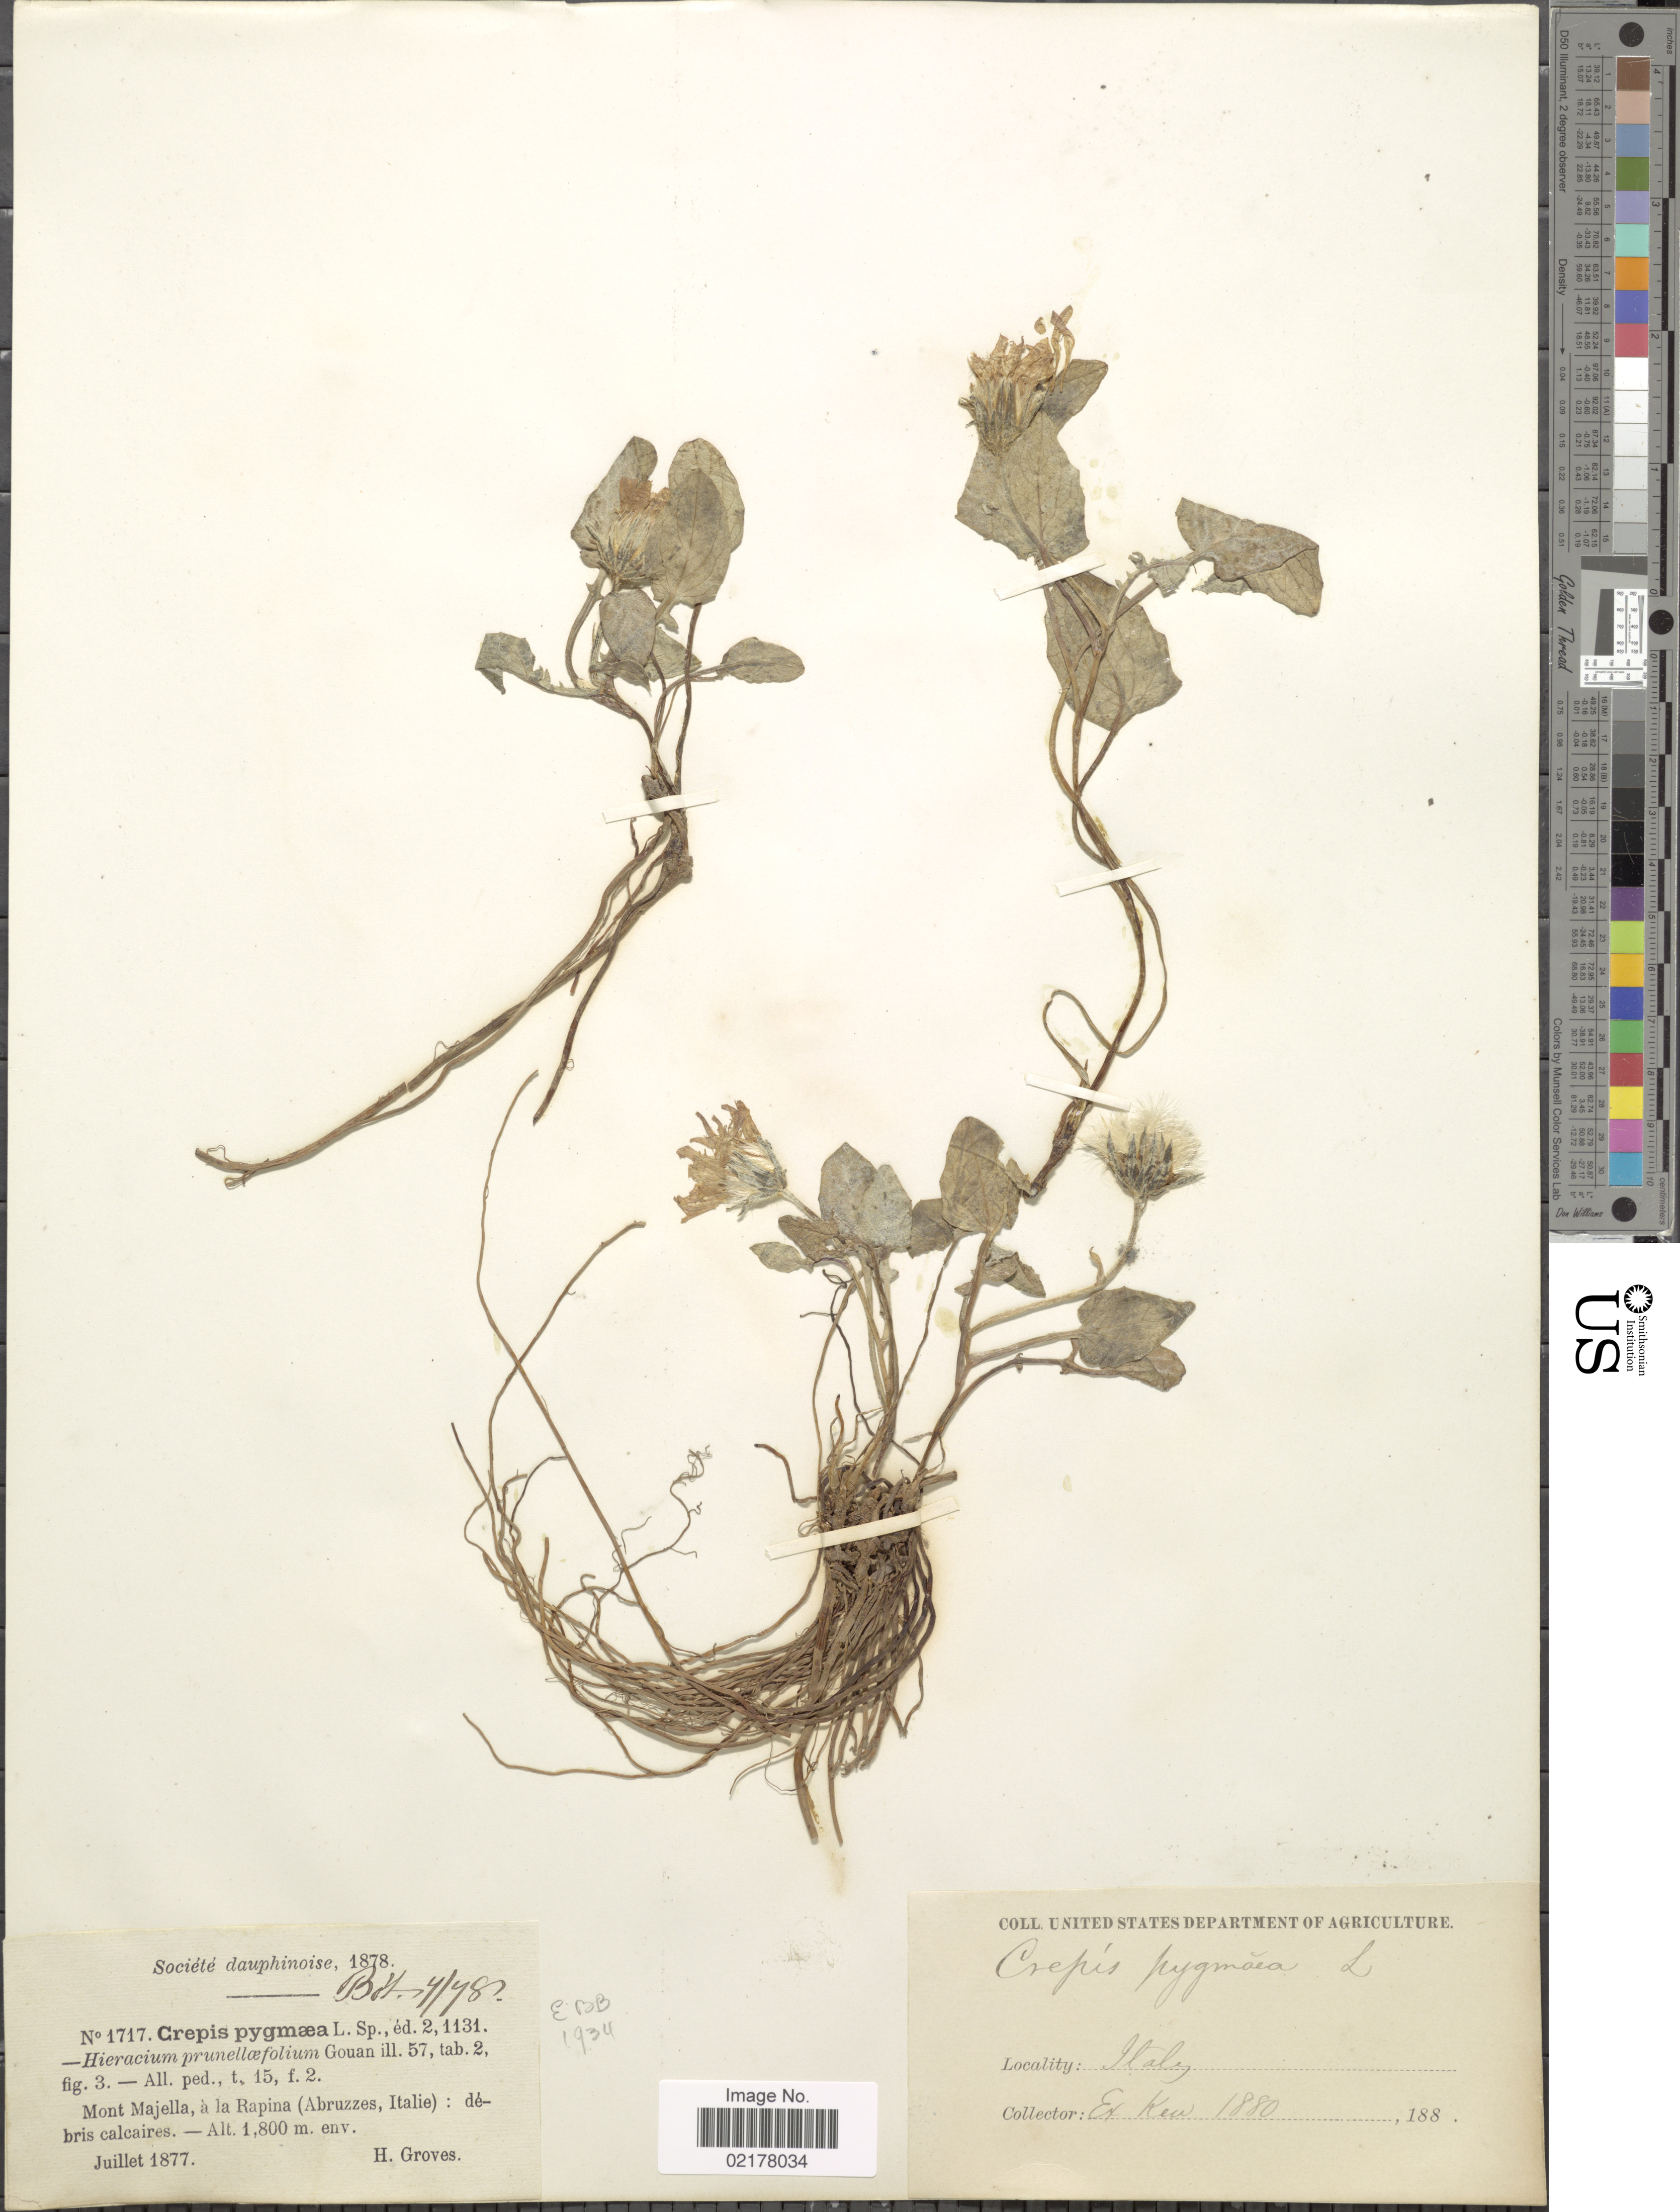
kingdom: Plantae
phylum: Tracheophyta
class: Magnoliopsida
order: Asterales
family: Asteraceae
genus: Crepis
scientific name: Crepis pygmaea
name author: L.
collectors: H. Groves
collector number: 1717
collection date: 1877-07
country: Italy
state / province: Abruzzo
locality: Mont Majella, à la Rapina (Abruzzes)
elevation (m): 1800